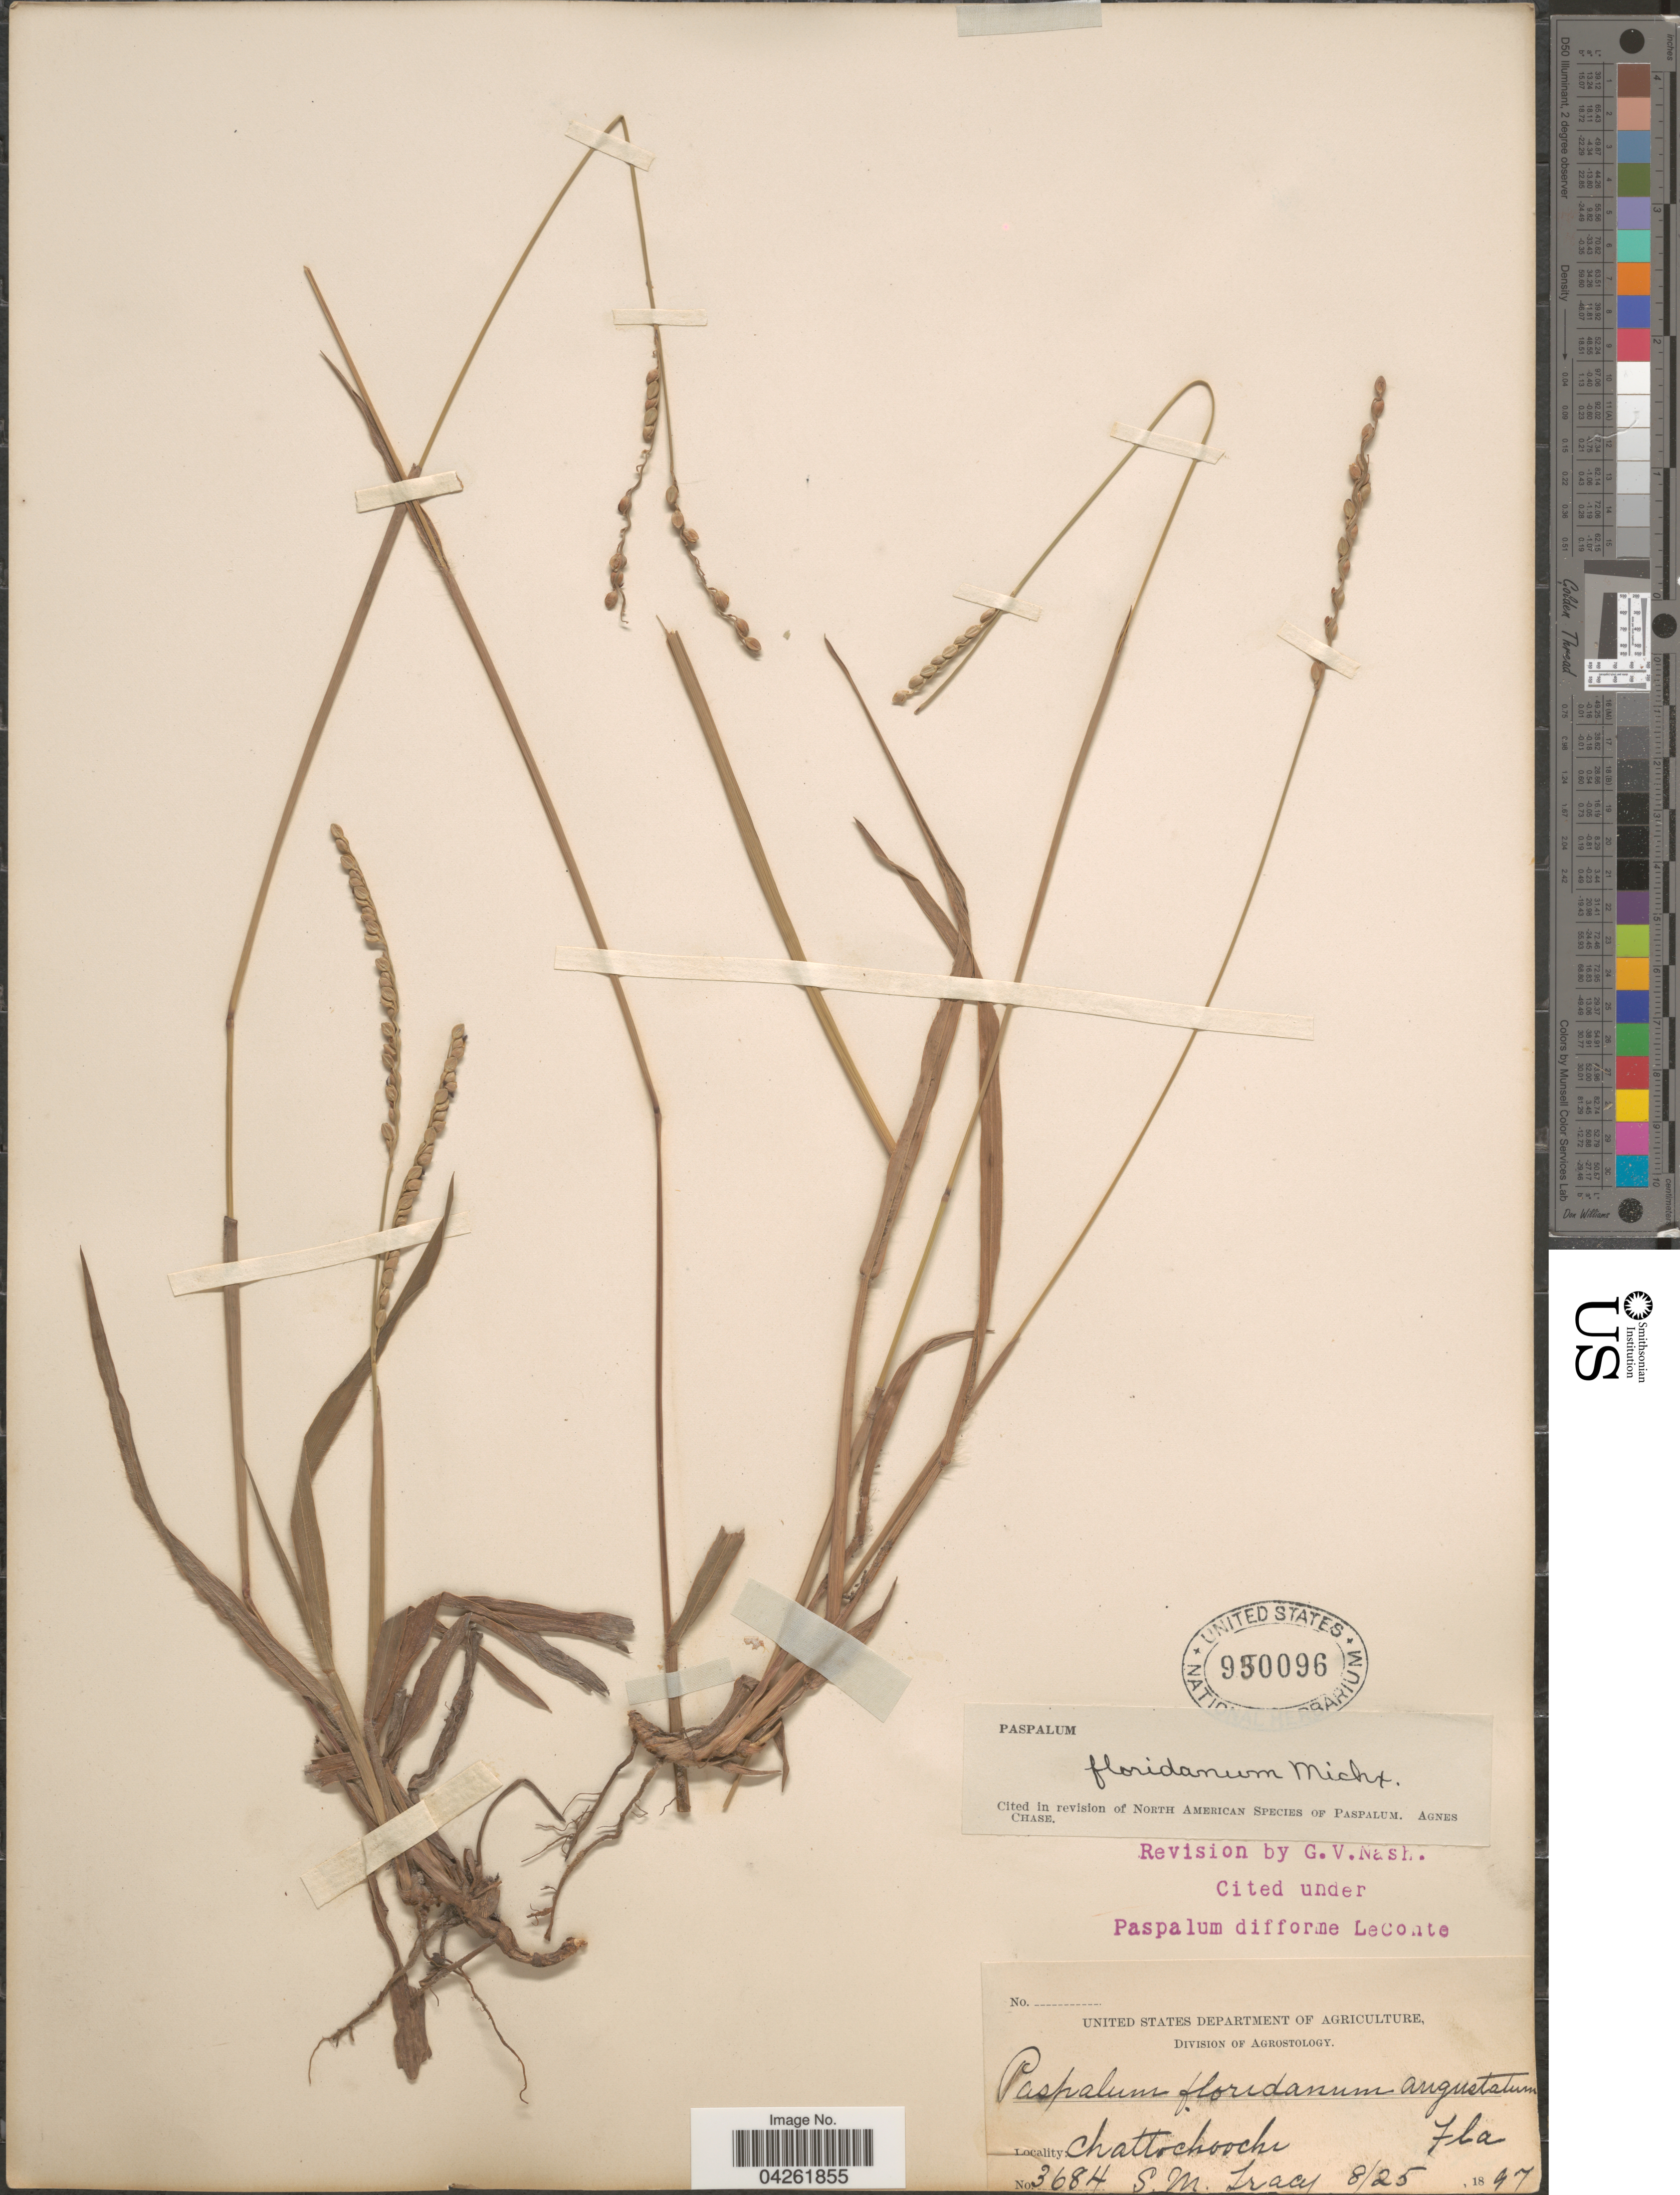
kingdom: Plantae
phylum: Tracheophyta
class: Liliopsida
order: Poales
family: Poaceae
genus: Paspalum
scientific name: Paspalum floridanum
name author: Michx.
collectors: S. M. Tracy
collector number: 3684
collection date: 1897-08-25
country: United States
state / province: Florida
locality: Chattahoochee.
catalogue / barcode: US 950096